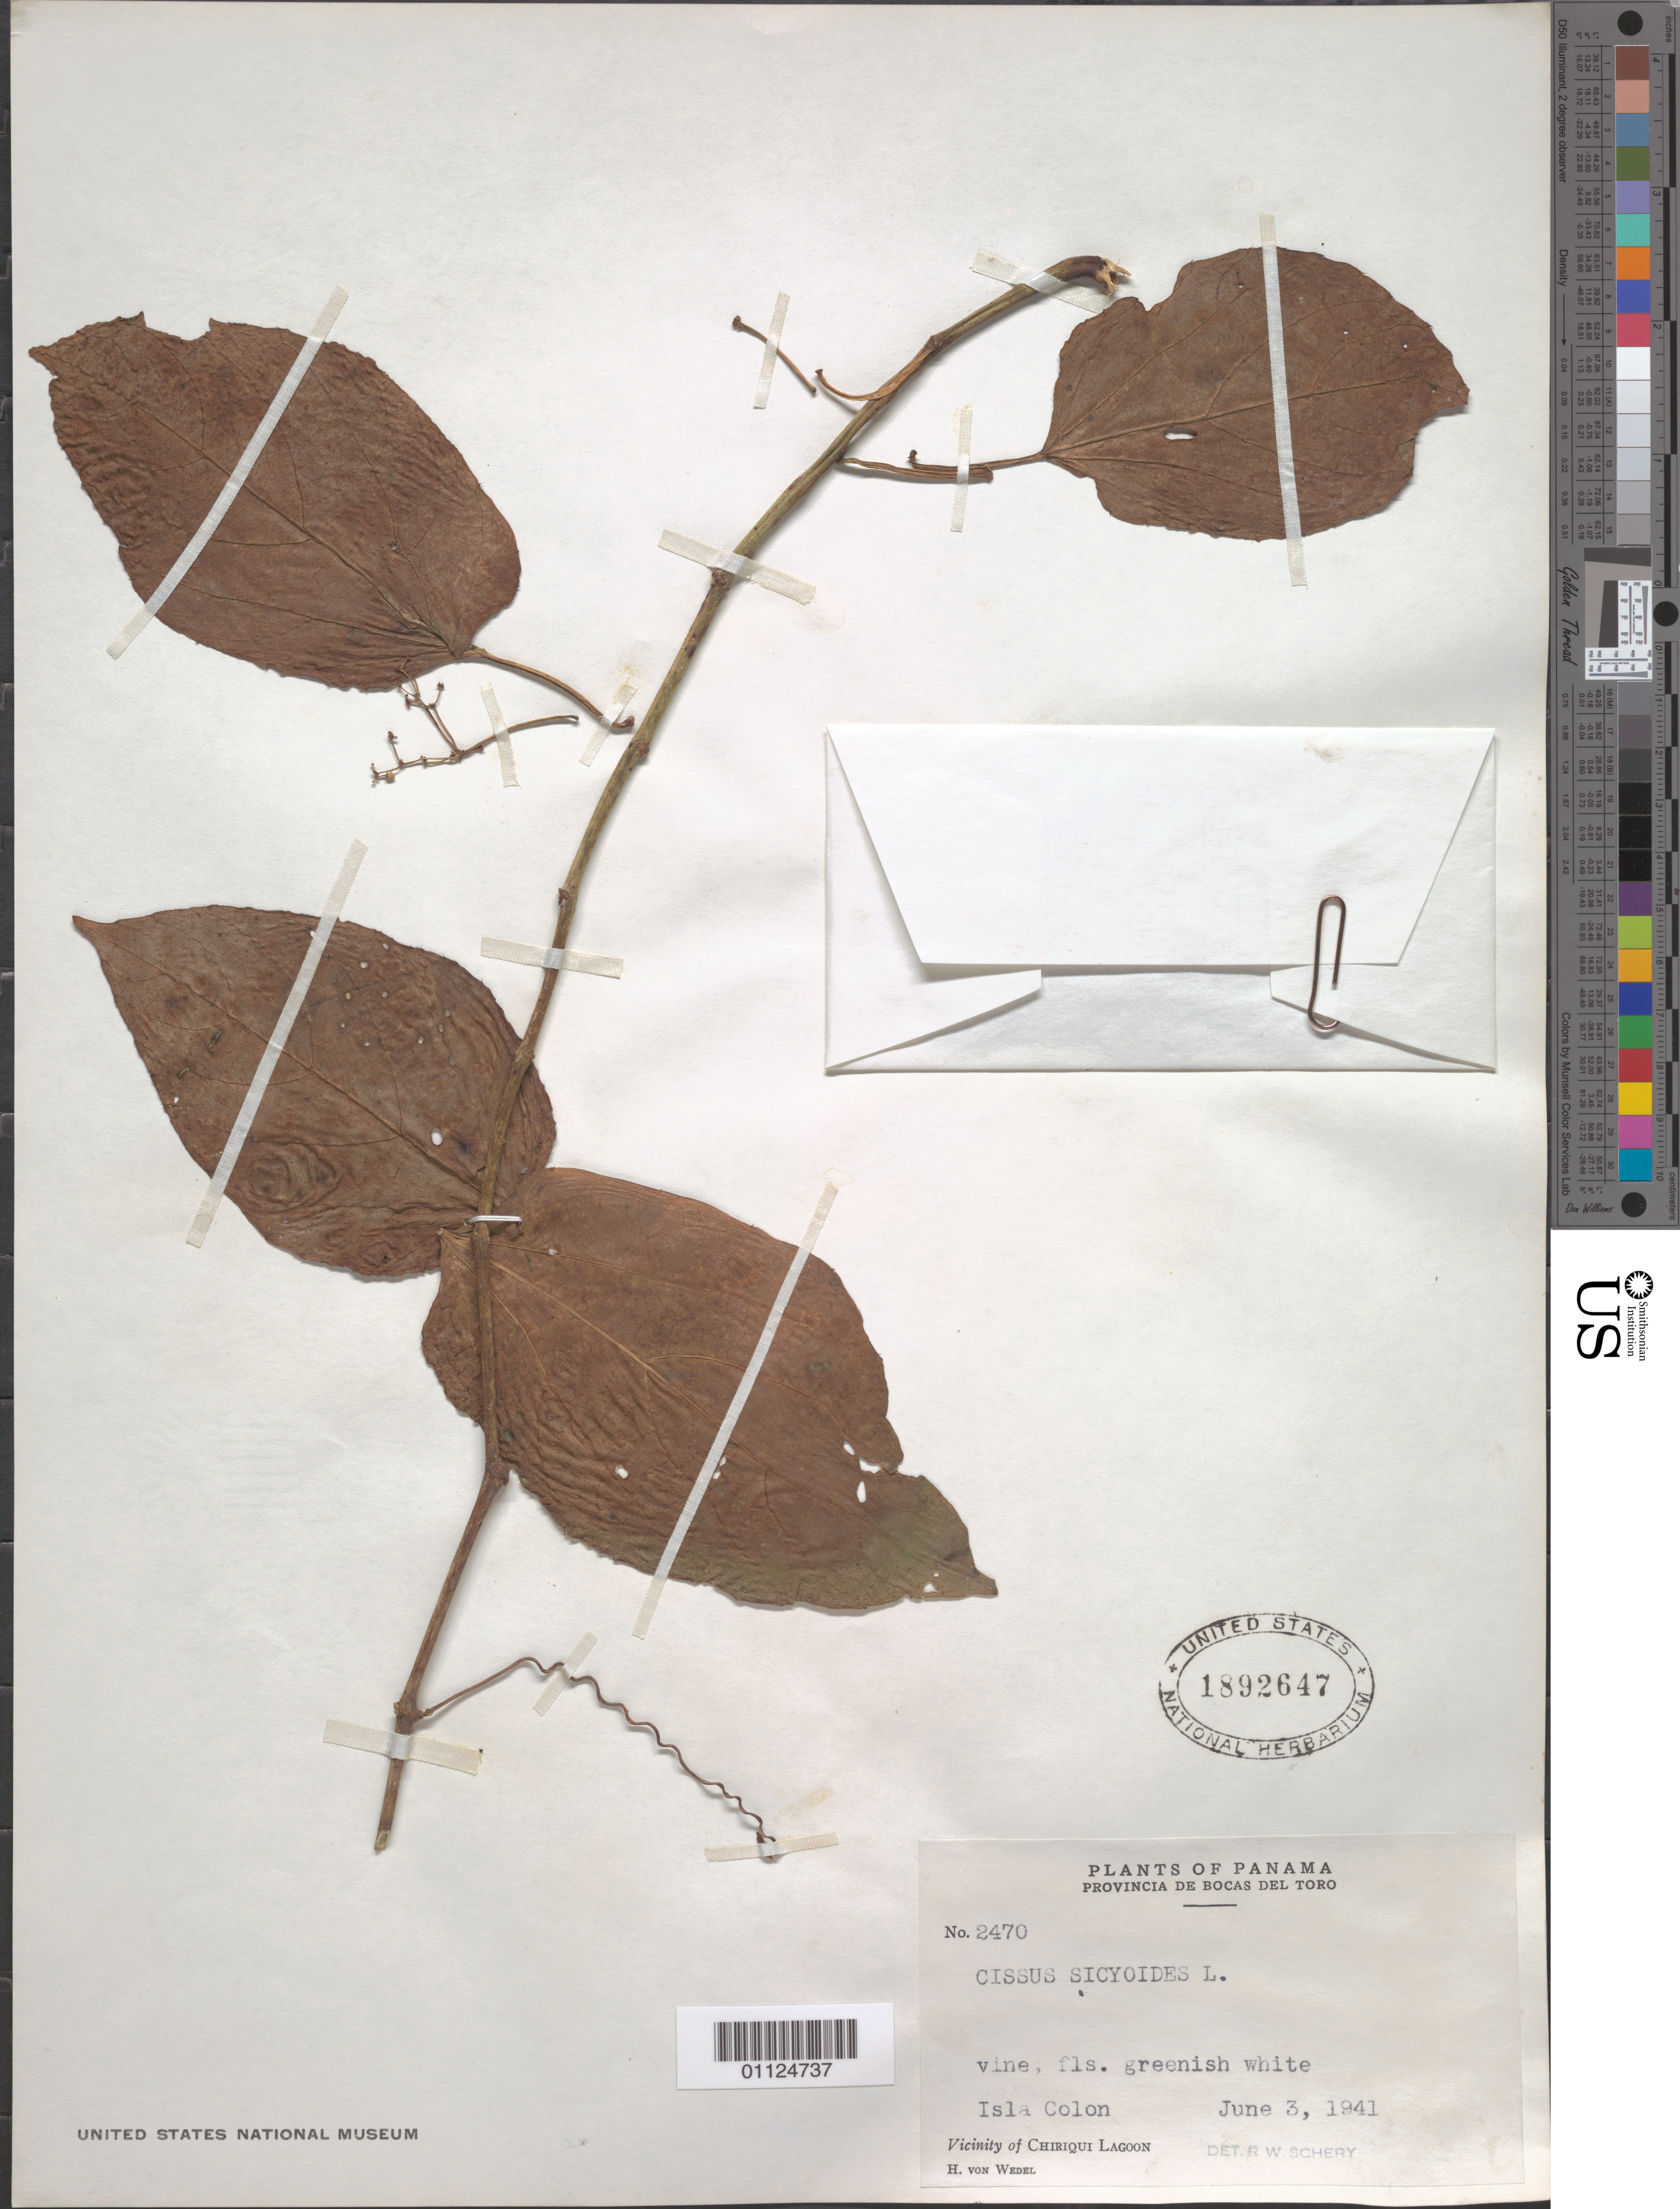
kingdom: Plantae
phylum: Tracheophyta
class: Magnoliopsida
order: Vitales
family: Vitaceae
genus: Cissus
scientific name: Cissus verticillata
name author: (L.) Nicolson & C.E. Jarvis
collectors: H. von Wedel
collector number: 2470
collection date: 1941-06-03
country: Panama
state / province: Bocas del Toro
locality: Isla Colon. Vicinity of Chiriqui Lagoon.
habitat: Vine.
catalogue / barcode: US 1892647